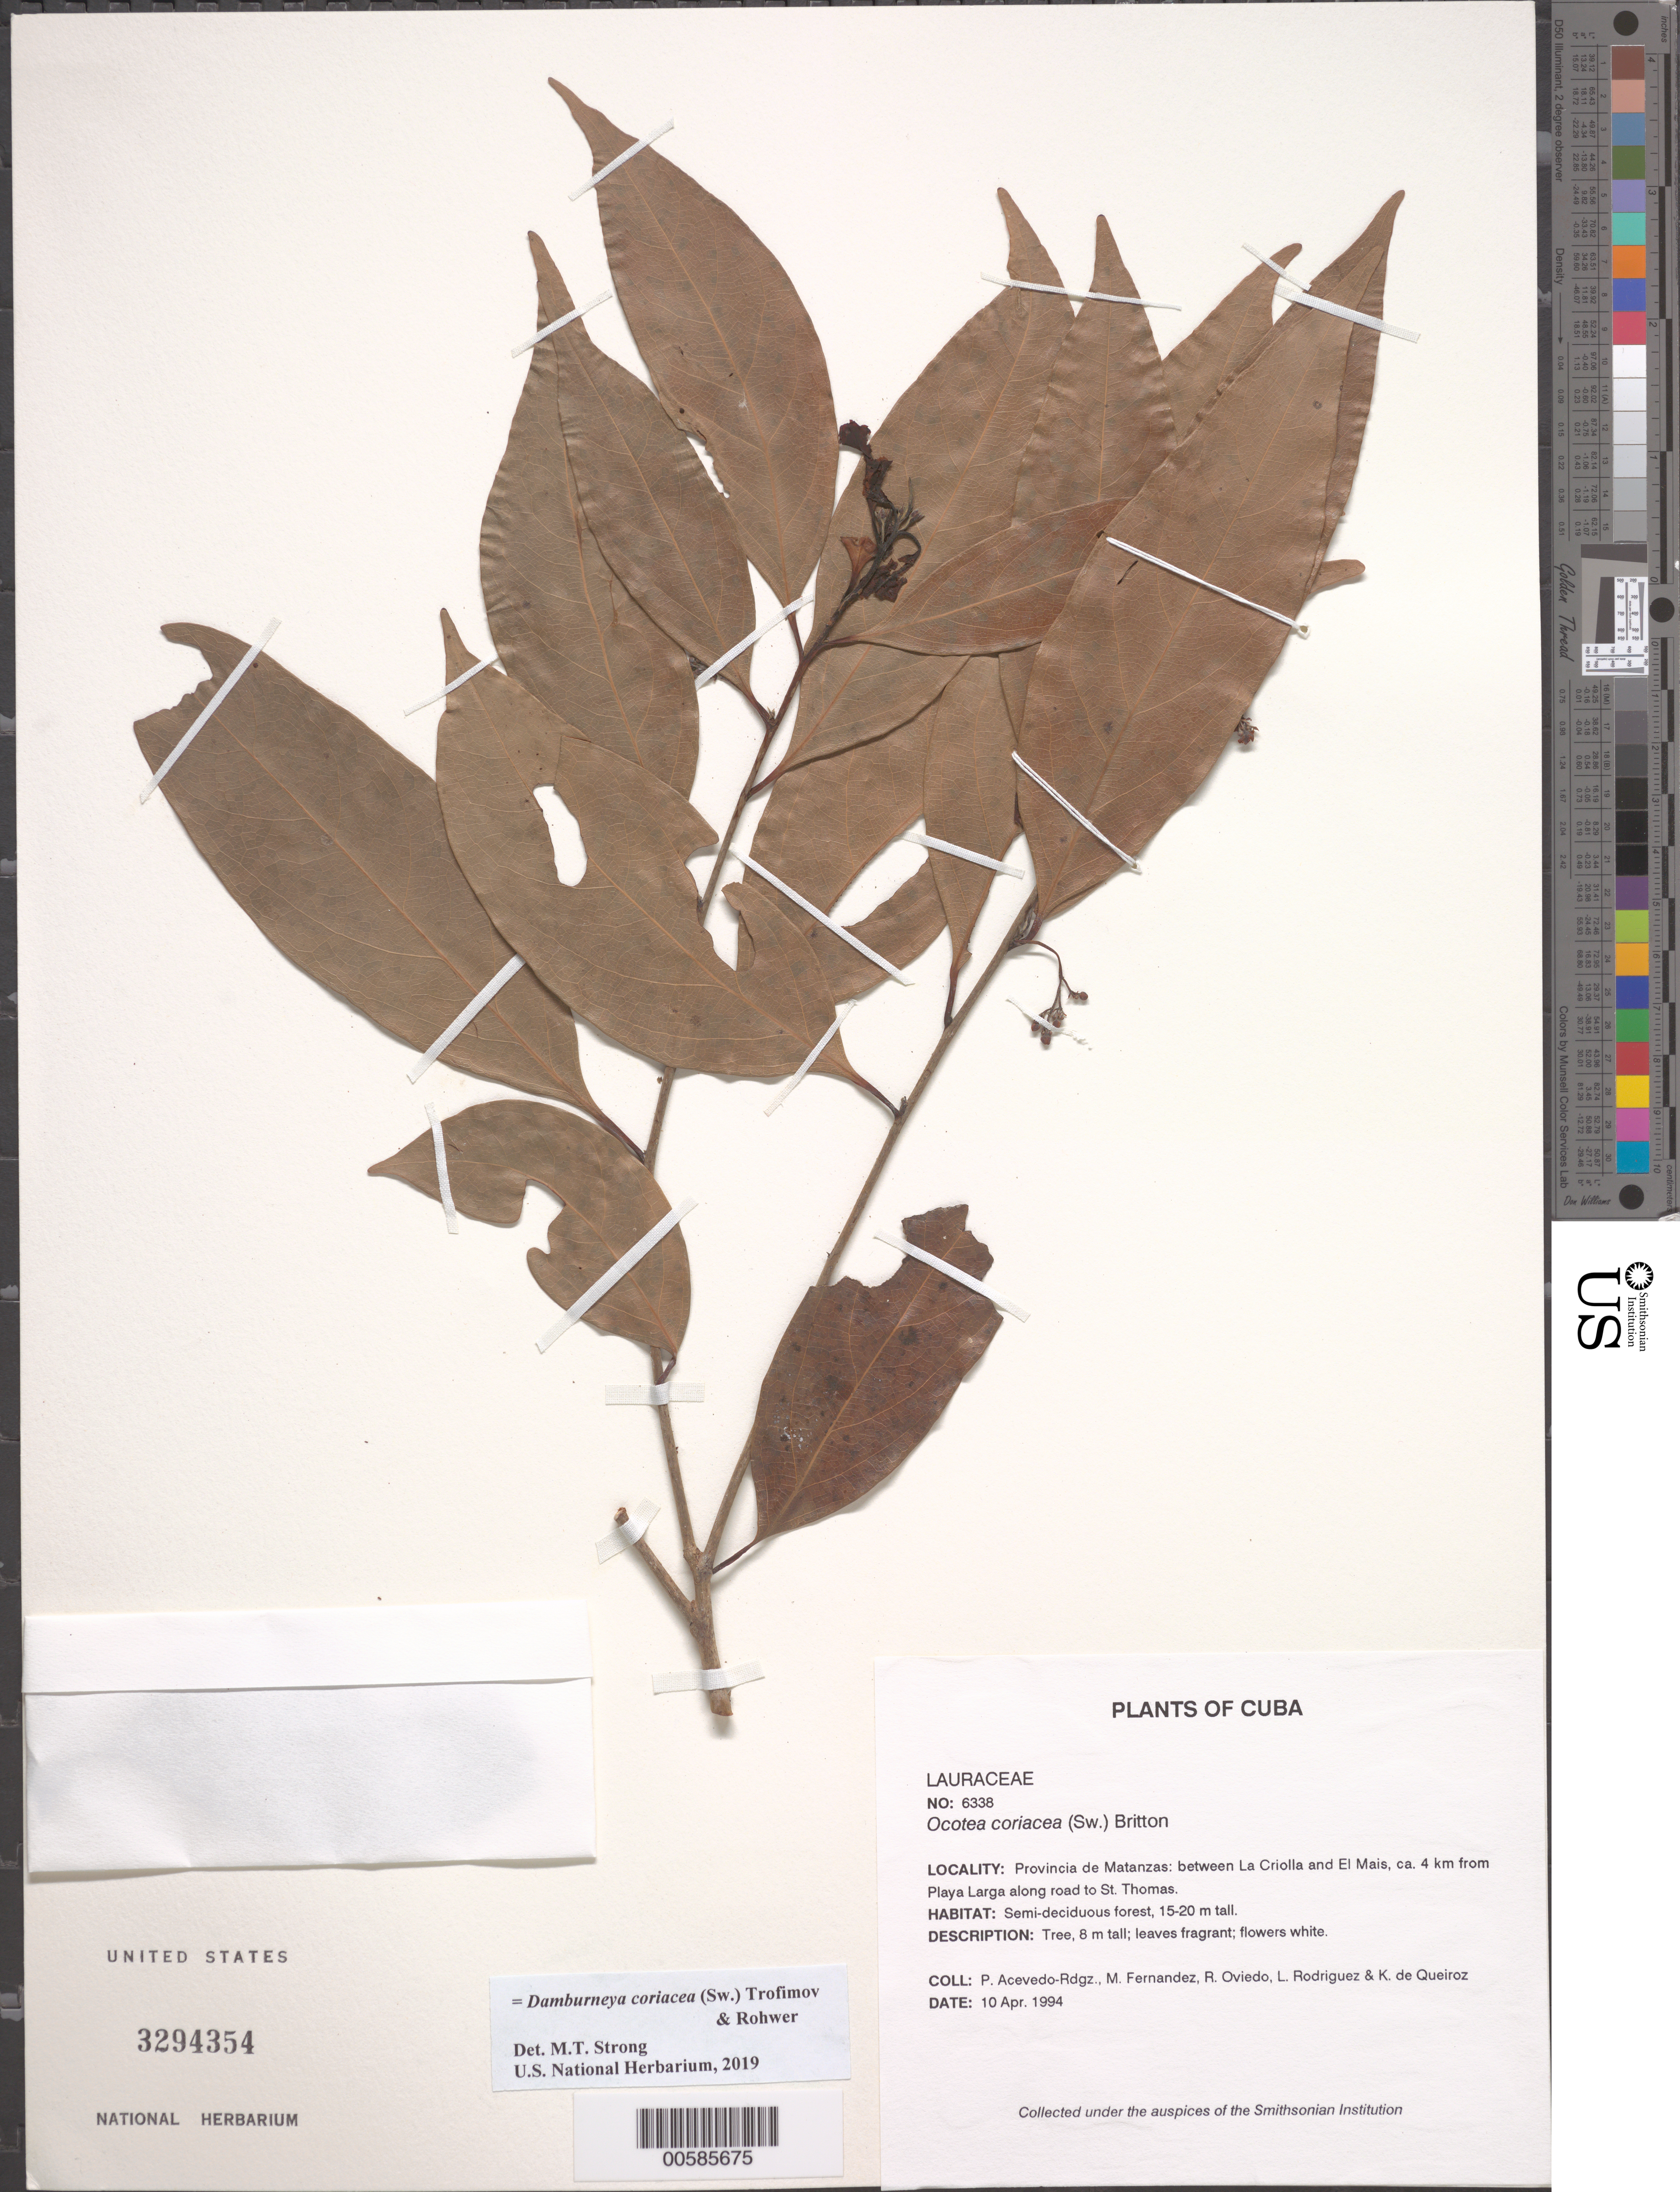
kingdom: Plantae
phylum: Tracheophyta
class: Magnoliopsida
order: Laurales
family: Lauraceae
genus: Damburneya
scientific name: Damburneya coriacea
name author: (Sw.) Trofimov & Rohwer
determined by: Strong, M. T., (US), Smithsonian Institution - National Museum of Natural History (UNITED STATES)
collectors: P. Acevedo-Rodr., M. Fernández, R. Oviedo, L. Rodriguez & K. De Queiroz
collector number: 6338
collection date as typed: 10 Apr 1994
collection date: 1994-04-10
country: Cuba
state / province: Matanzas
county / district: Municipio de Ciénaga de Zapata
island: Cuba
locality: Provincia de Matanzas: between La Criolla and El Mais, ca 4 km from Playa Larga along road to St Thomas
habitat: Semi-deciduous forest, 15-20 m tall.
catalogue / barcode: US 3294354